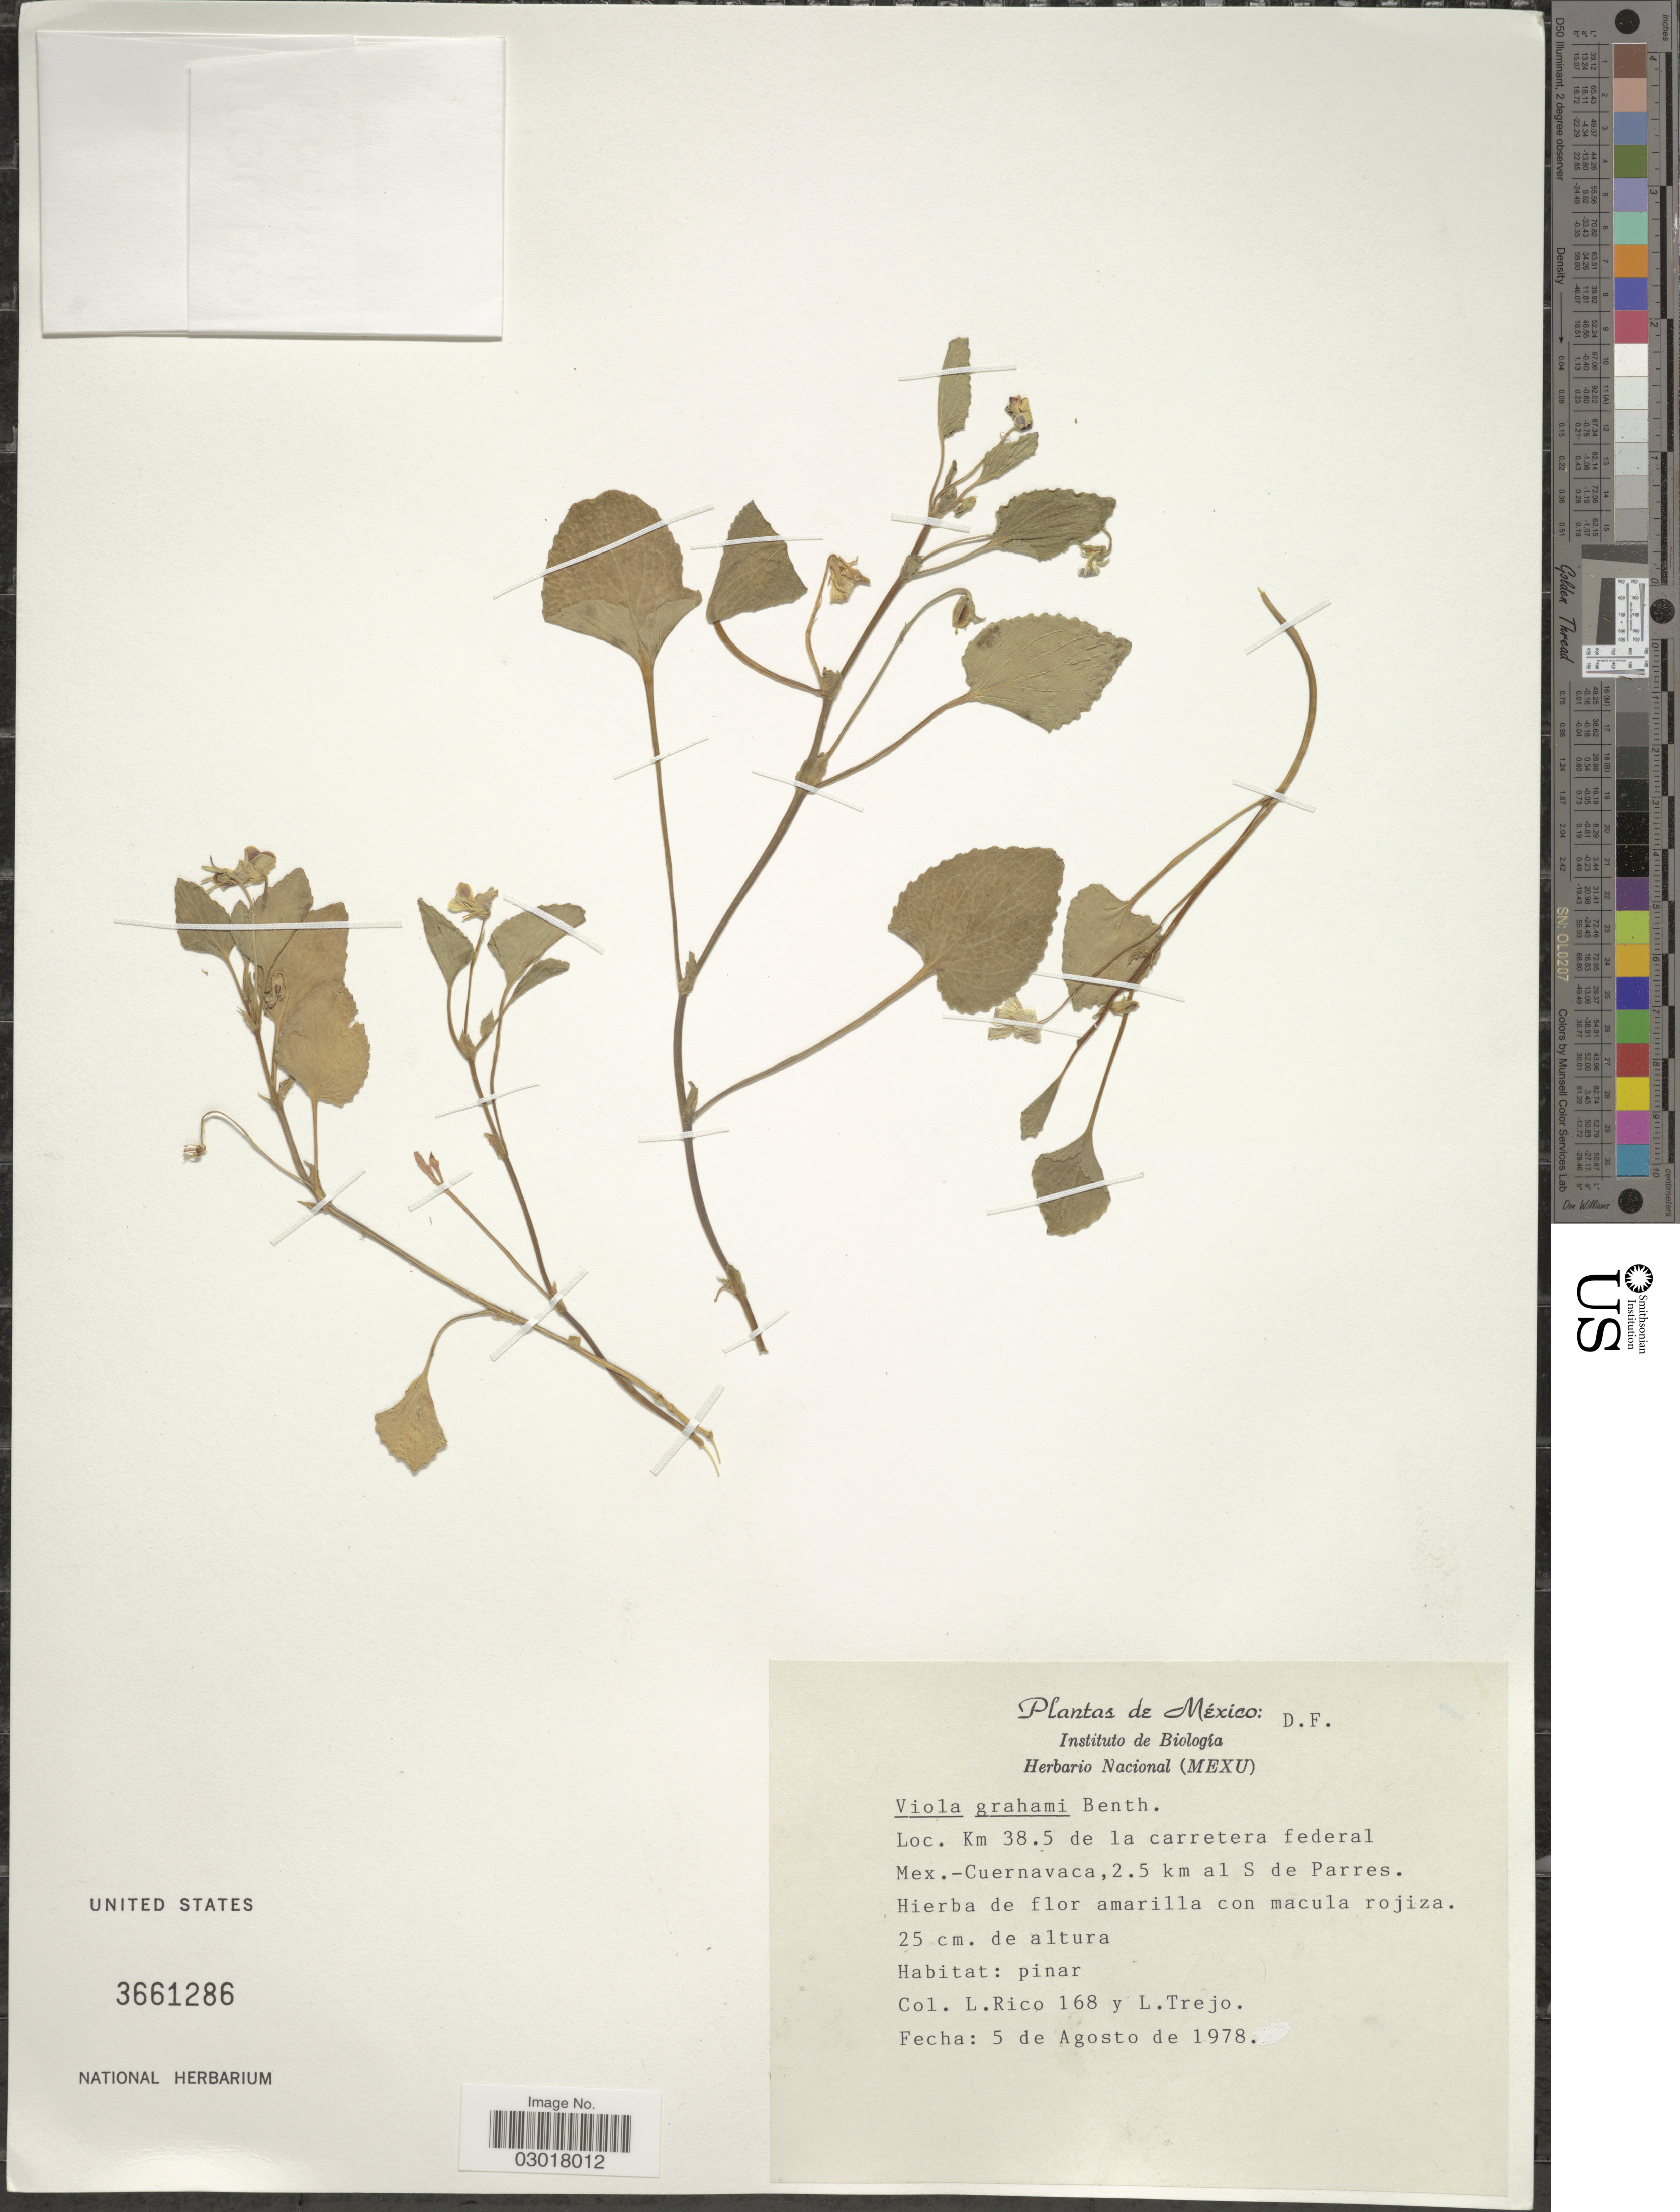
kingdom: Plantae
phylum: Tracheophyta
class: Magnoliopsida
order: Malpighiales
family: Violaceae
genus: Viola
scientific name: Viola grahamii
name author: Benth.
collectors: L. Rico & L. Trejo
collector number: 168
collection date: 1978-08-05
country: Mexico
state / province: Distrito Federal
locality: Km 38.5 de la carretera federal Mex.-Cuernavaca, 2.5 km al S de Parres.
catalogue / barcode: US 3661286